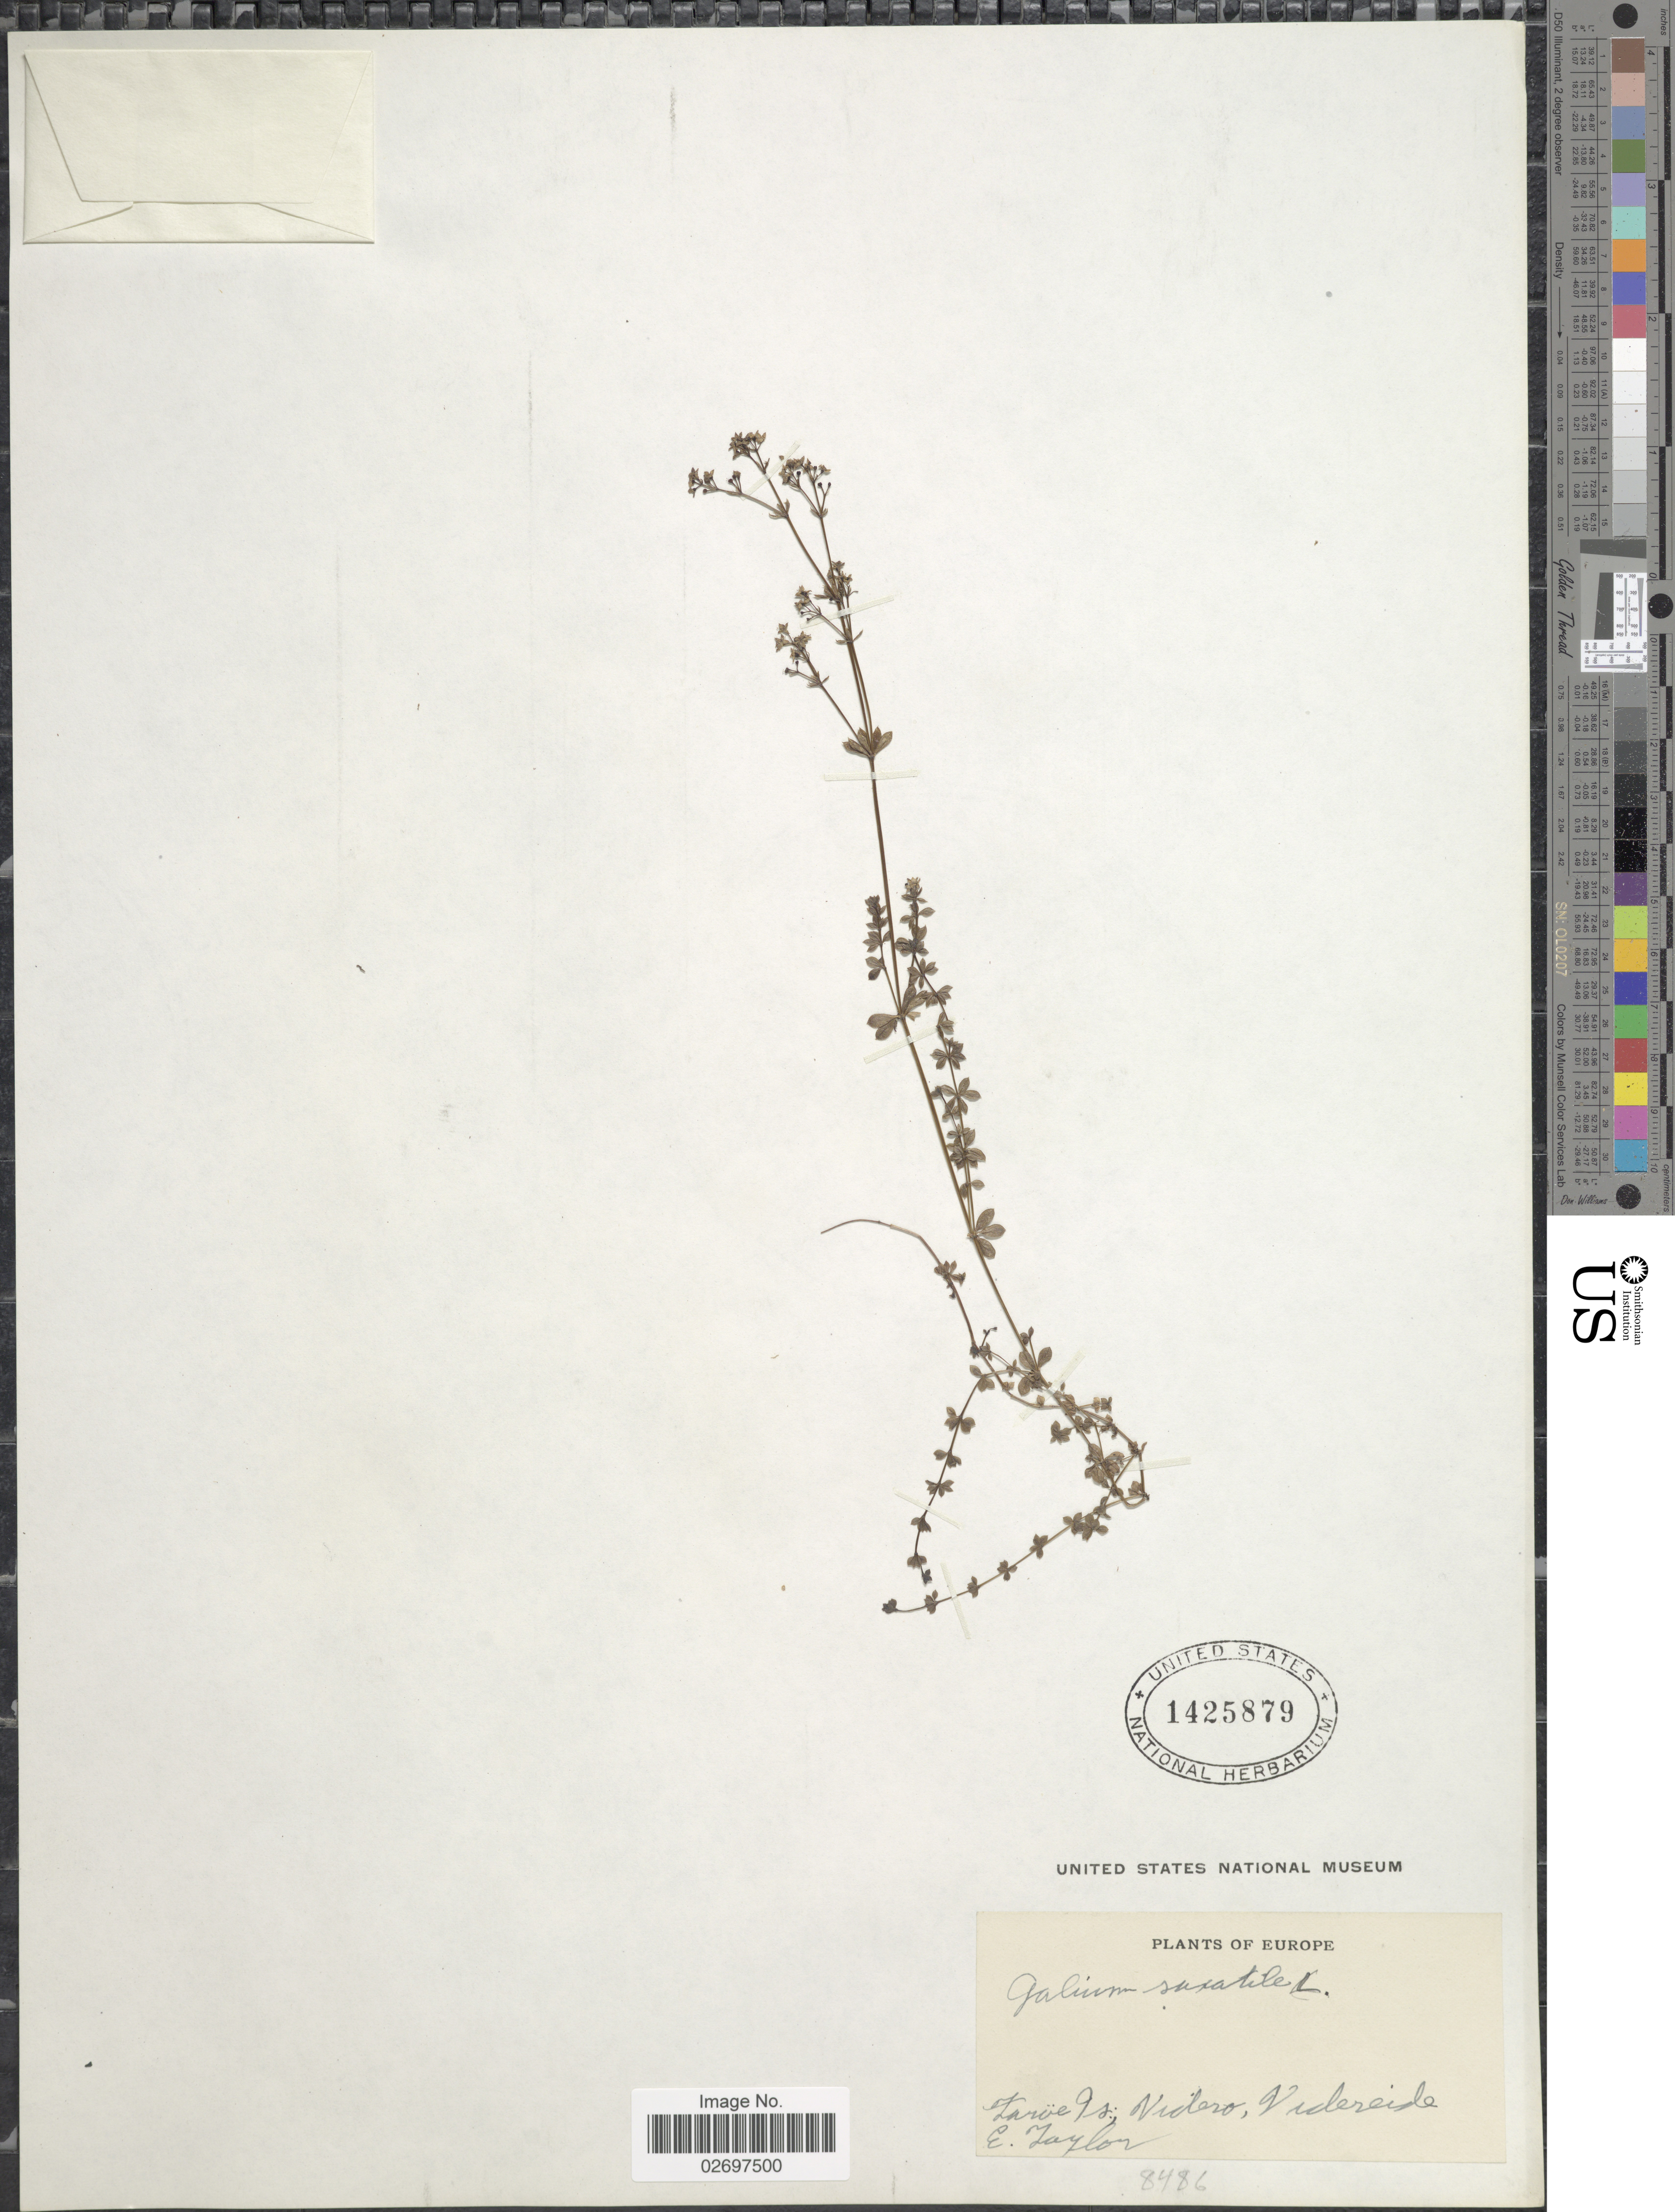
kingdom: Plantae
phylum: Tracheophyta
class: Magnoliopsida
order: Gentianales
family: Rubiaceae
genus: Galium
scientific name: Galium saxatile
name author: L.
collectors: E. Taylor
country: Faroe Islands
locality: Faroe Is.; Videro, Videreide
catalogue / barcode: US 1425879